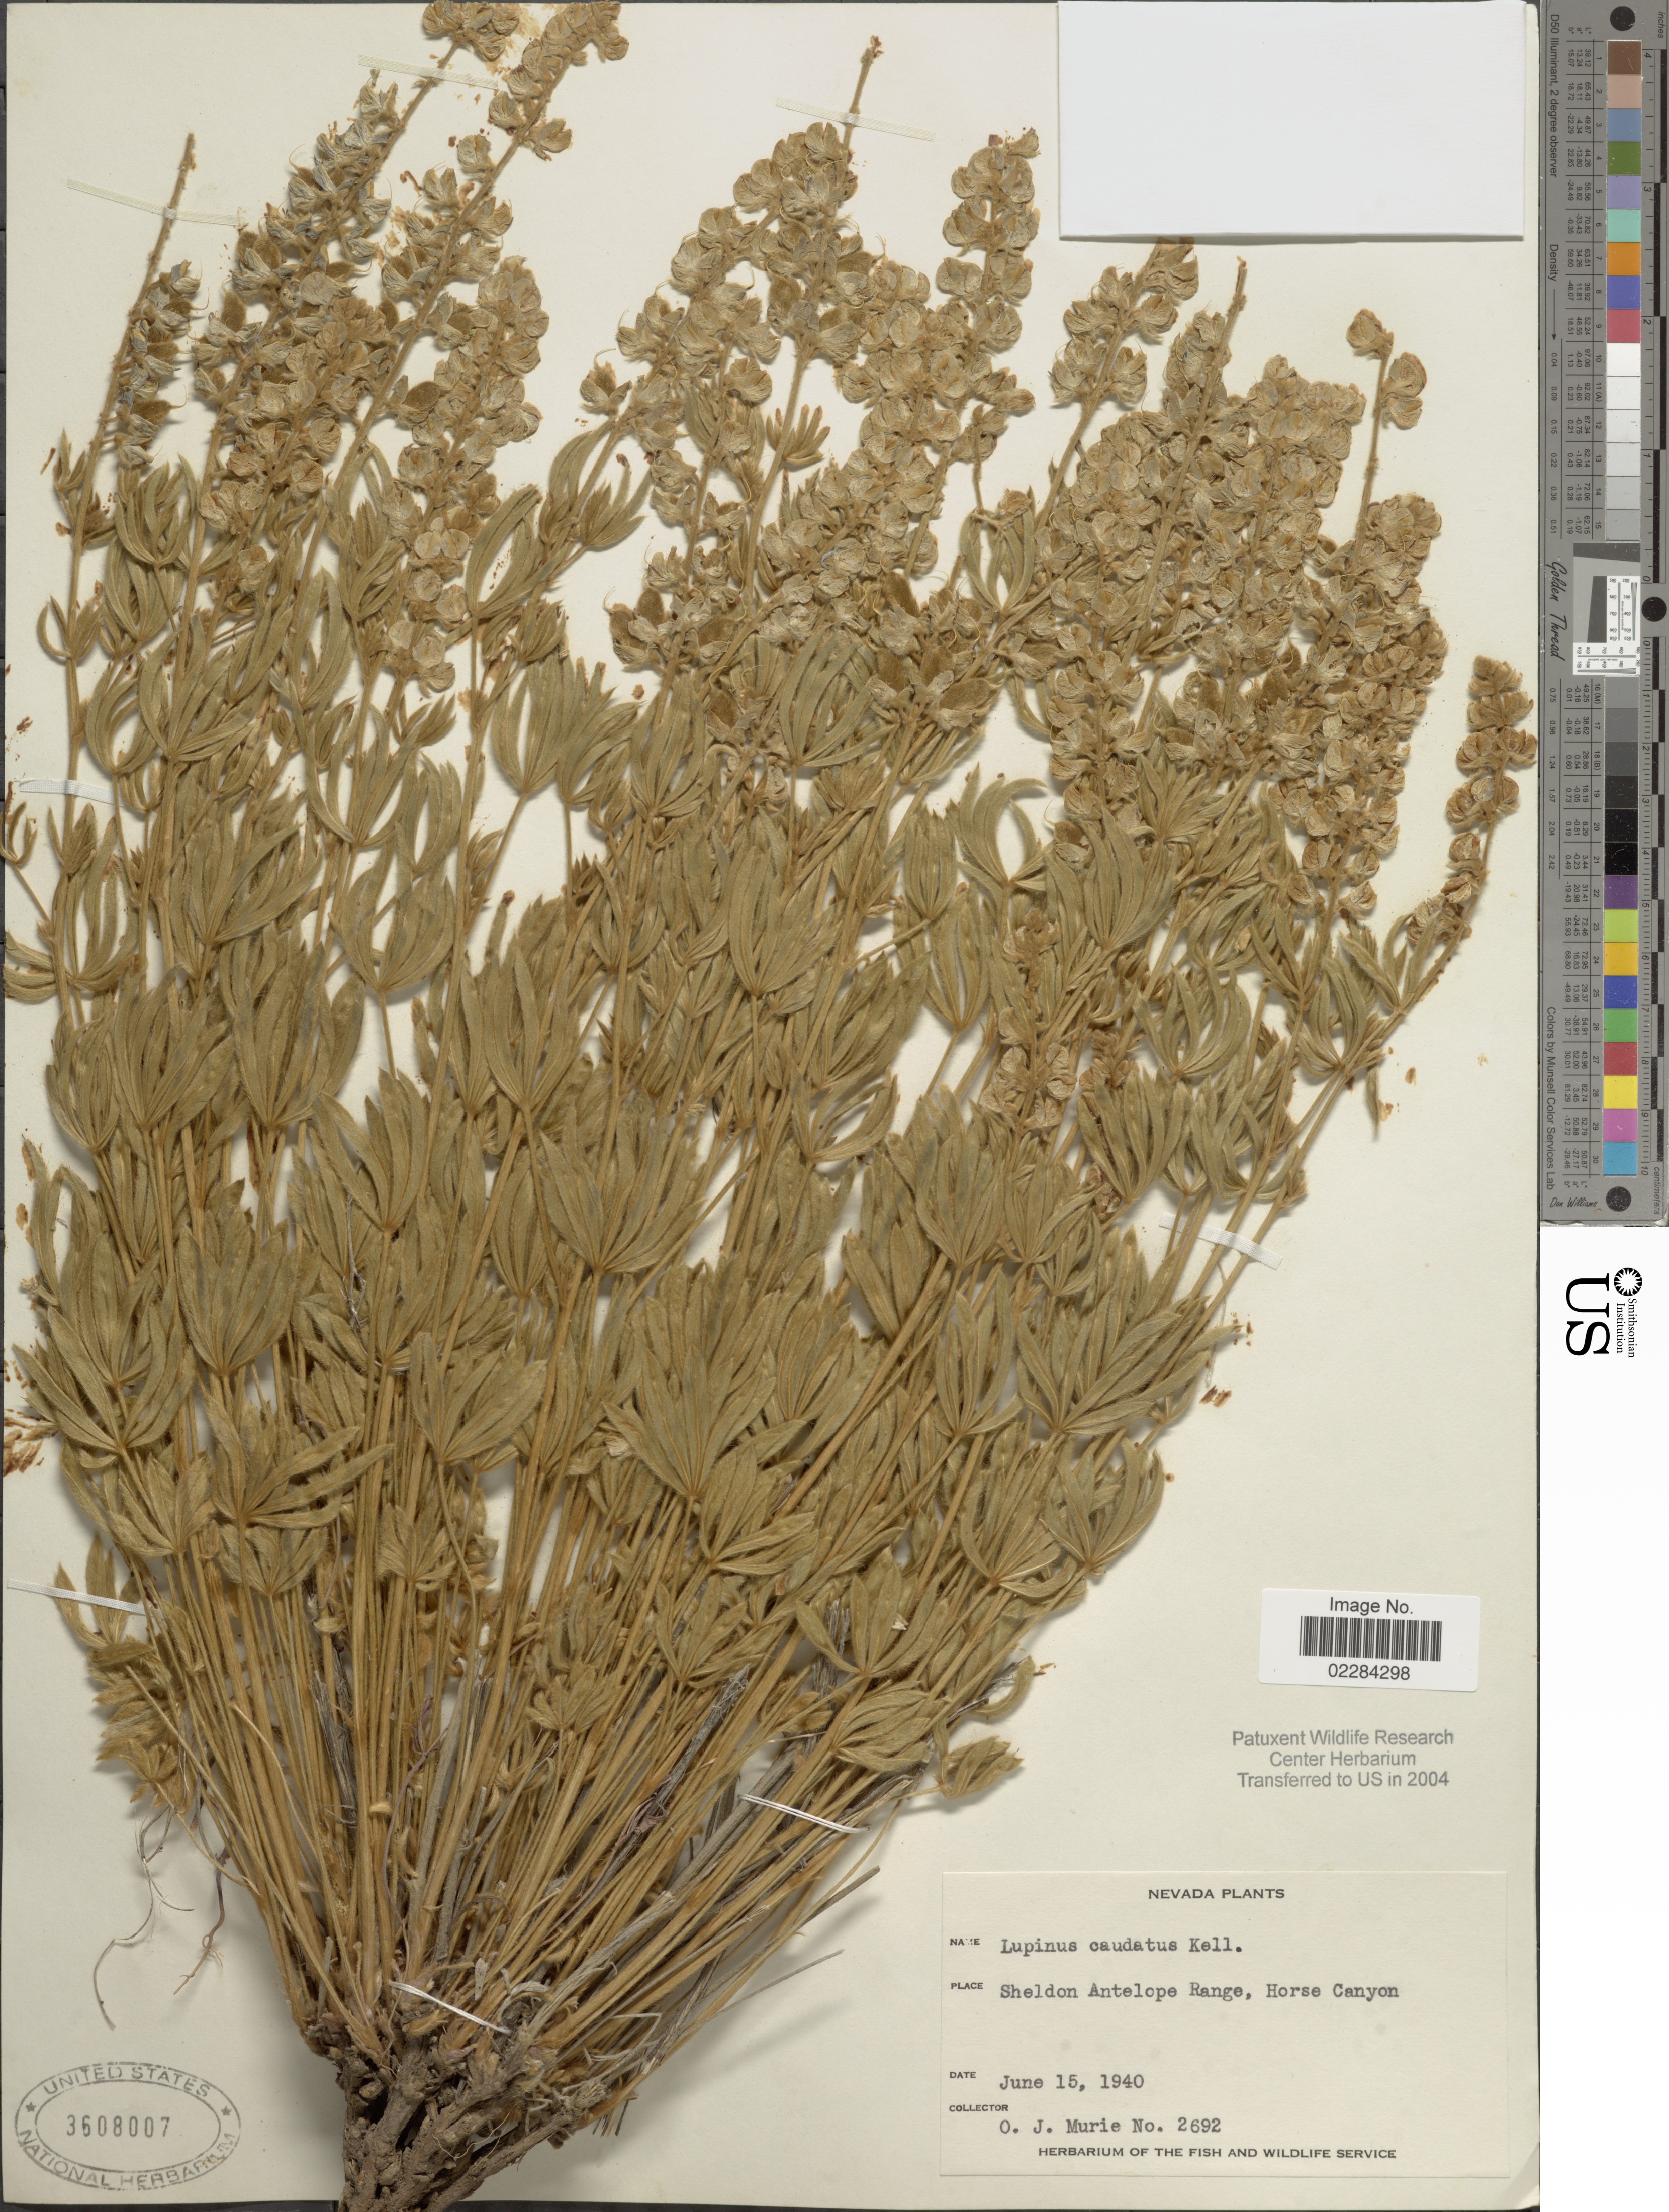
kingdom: Plantae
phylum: Tracheophyta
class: Magnoliopsida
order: Fabales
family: Fabaceae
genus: Lupinus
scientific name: Lupinus caudatus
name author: Kellogg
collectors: O. Murie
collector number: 2692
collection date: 1940-06-15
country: United States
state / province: Nevada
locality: Shelden Antalope Range, Horse Canyon.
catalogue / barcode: US 3608007